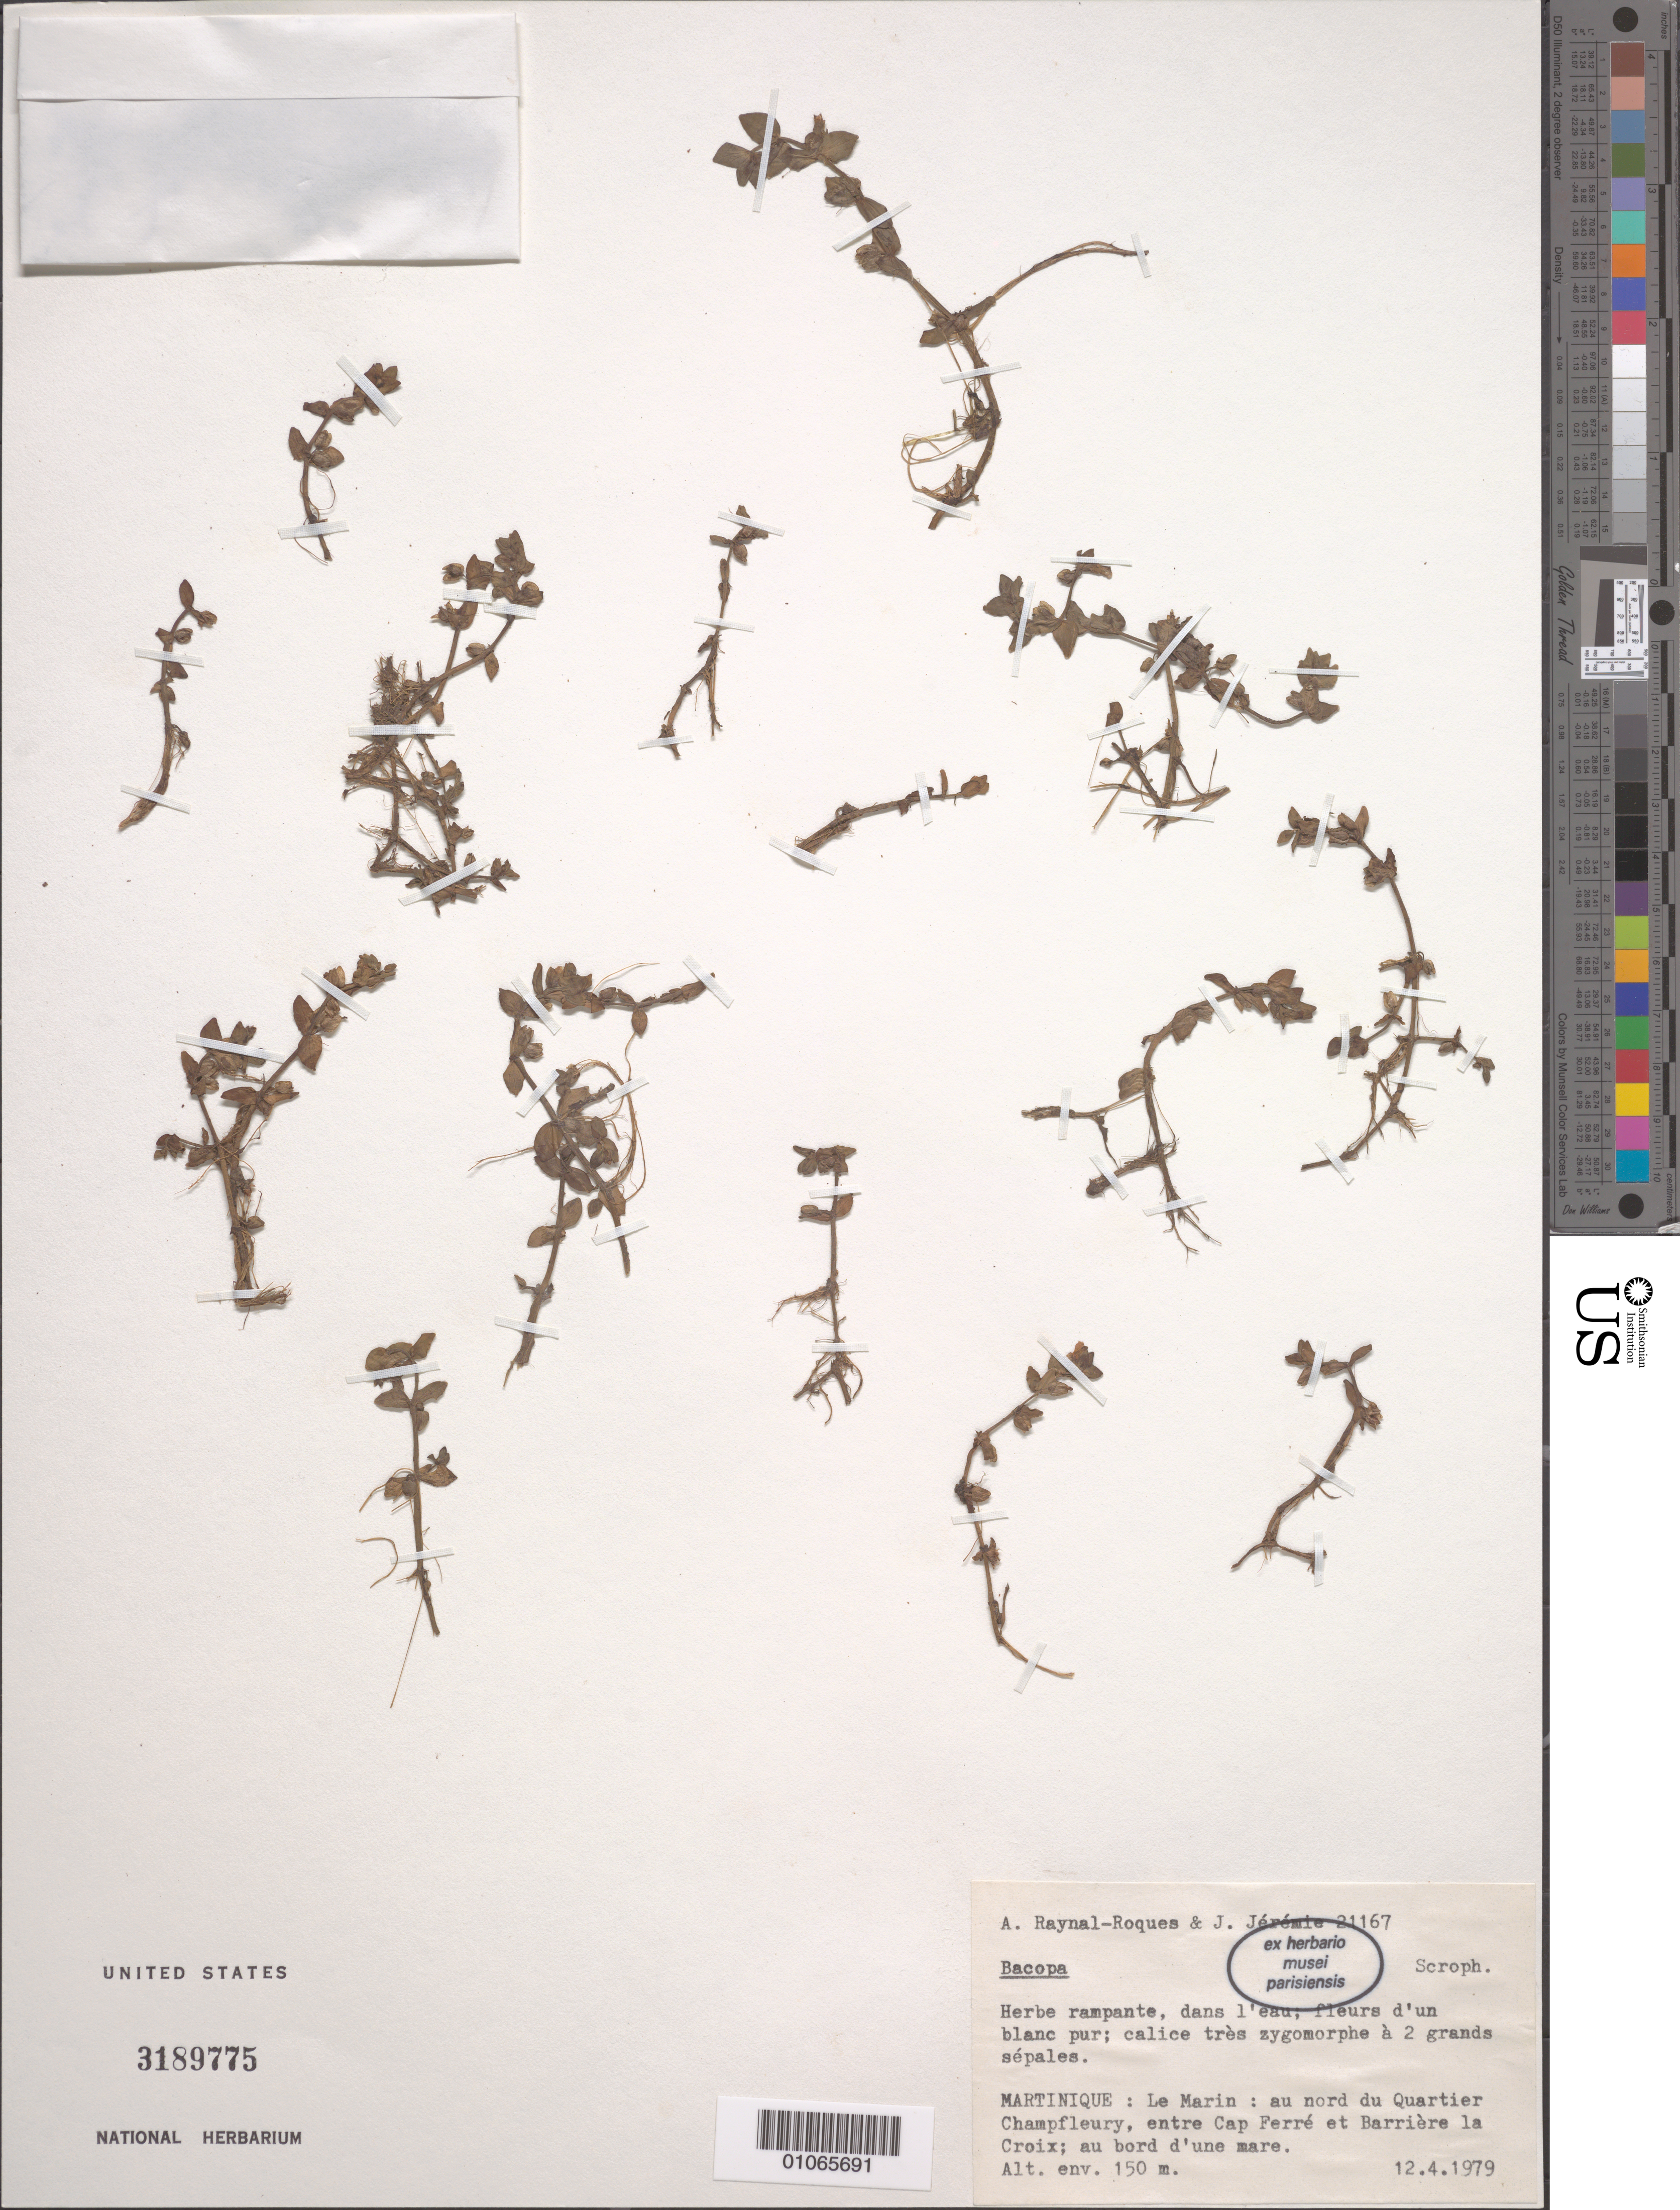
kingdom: Plantae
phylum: Tracheophyta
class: Magnoliopsida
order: Lamiales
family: Plantaginaceae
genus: Bacopa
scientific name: Bacopa sp.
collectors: A. M. Raynal & J. Jérémie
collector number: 21167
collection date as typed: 04 Dec 1979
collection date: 1979-12-04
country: Martinique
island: Martinique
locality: The sailor. In the north of the Neighborhood Dada, between Cape Perre and the Cross Barrier; at the edge of a pool.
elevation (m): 150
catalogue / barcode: US 3189775